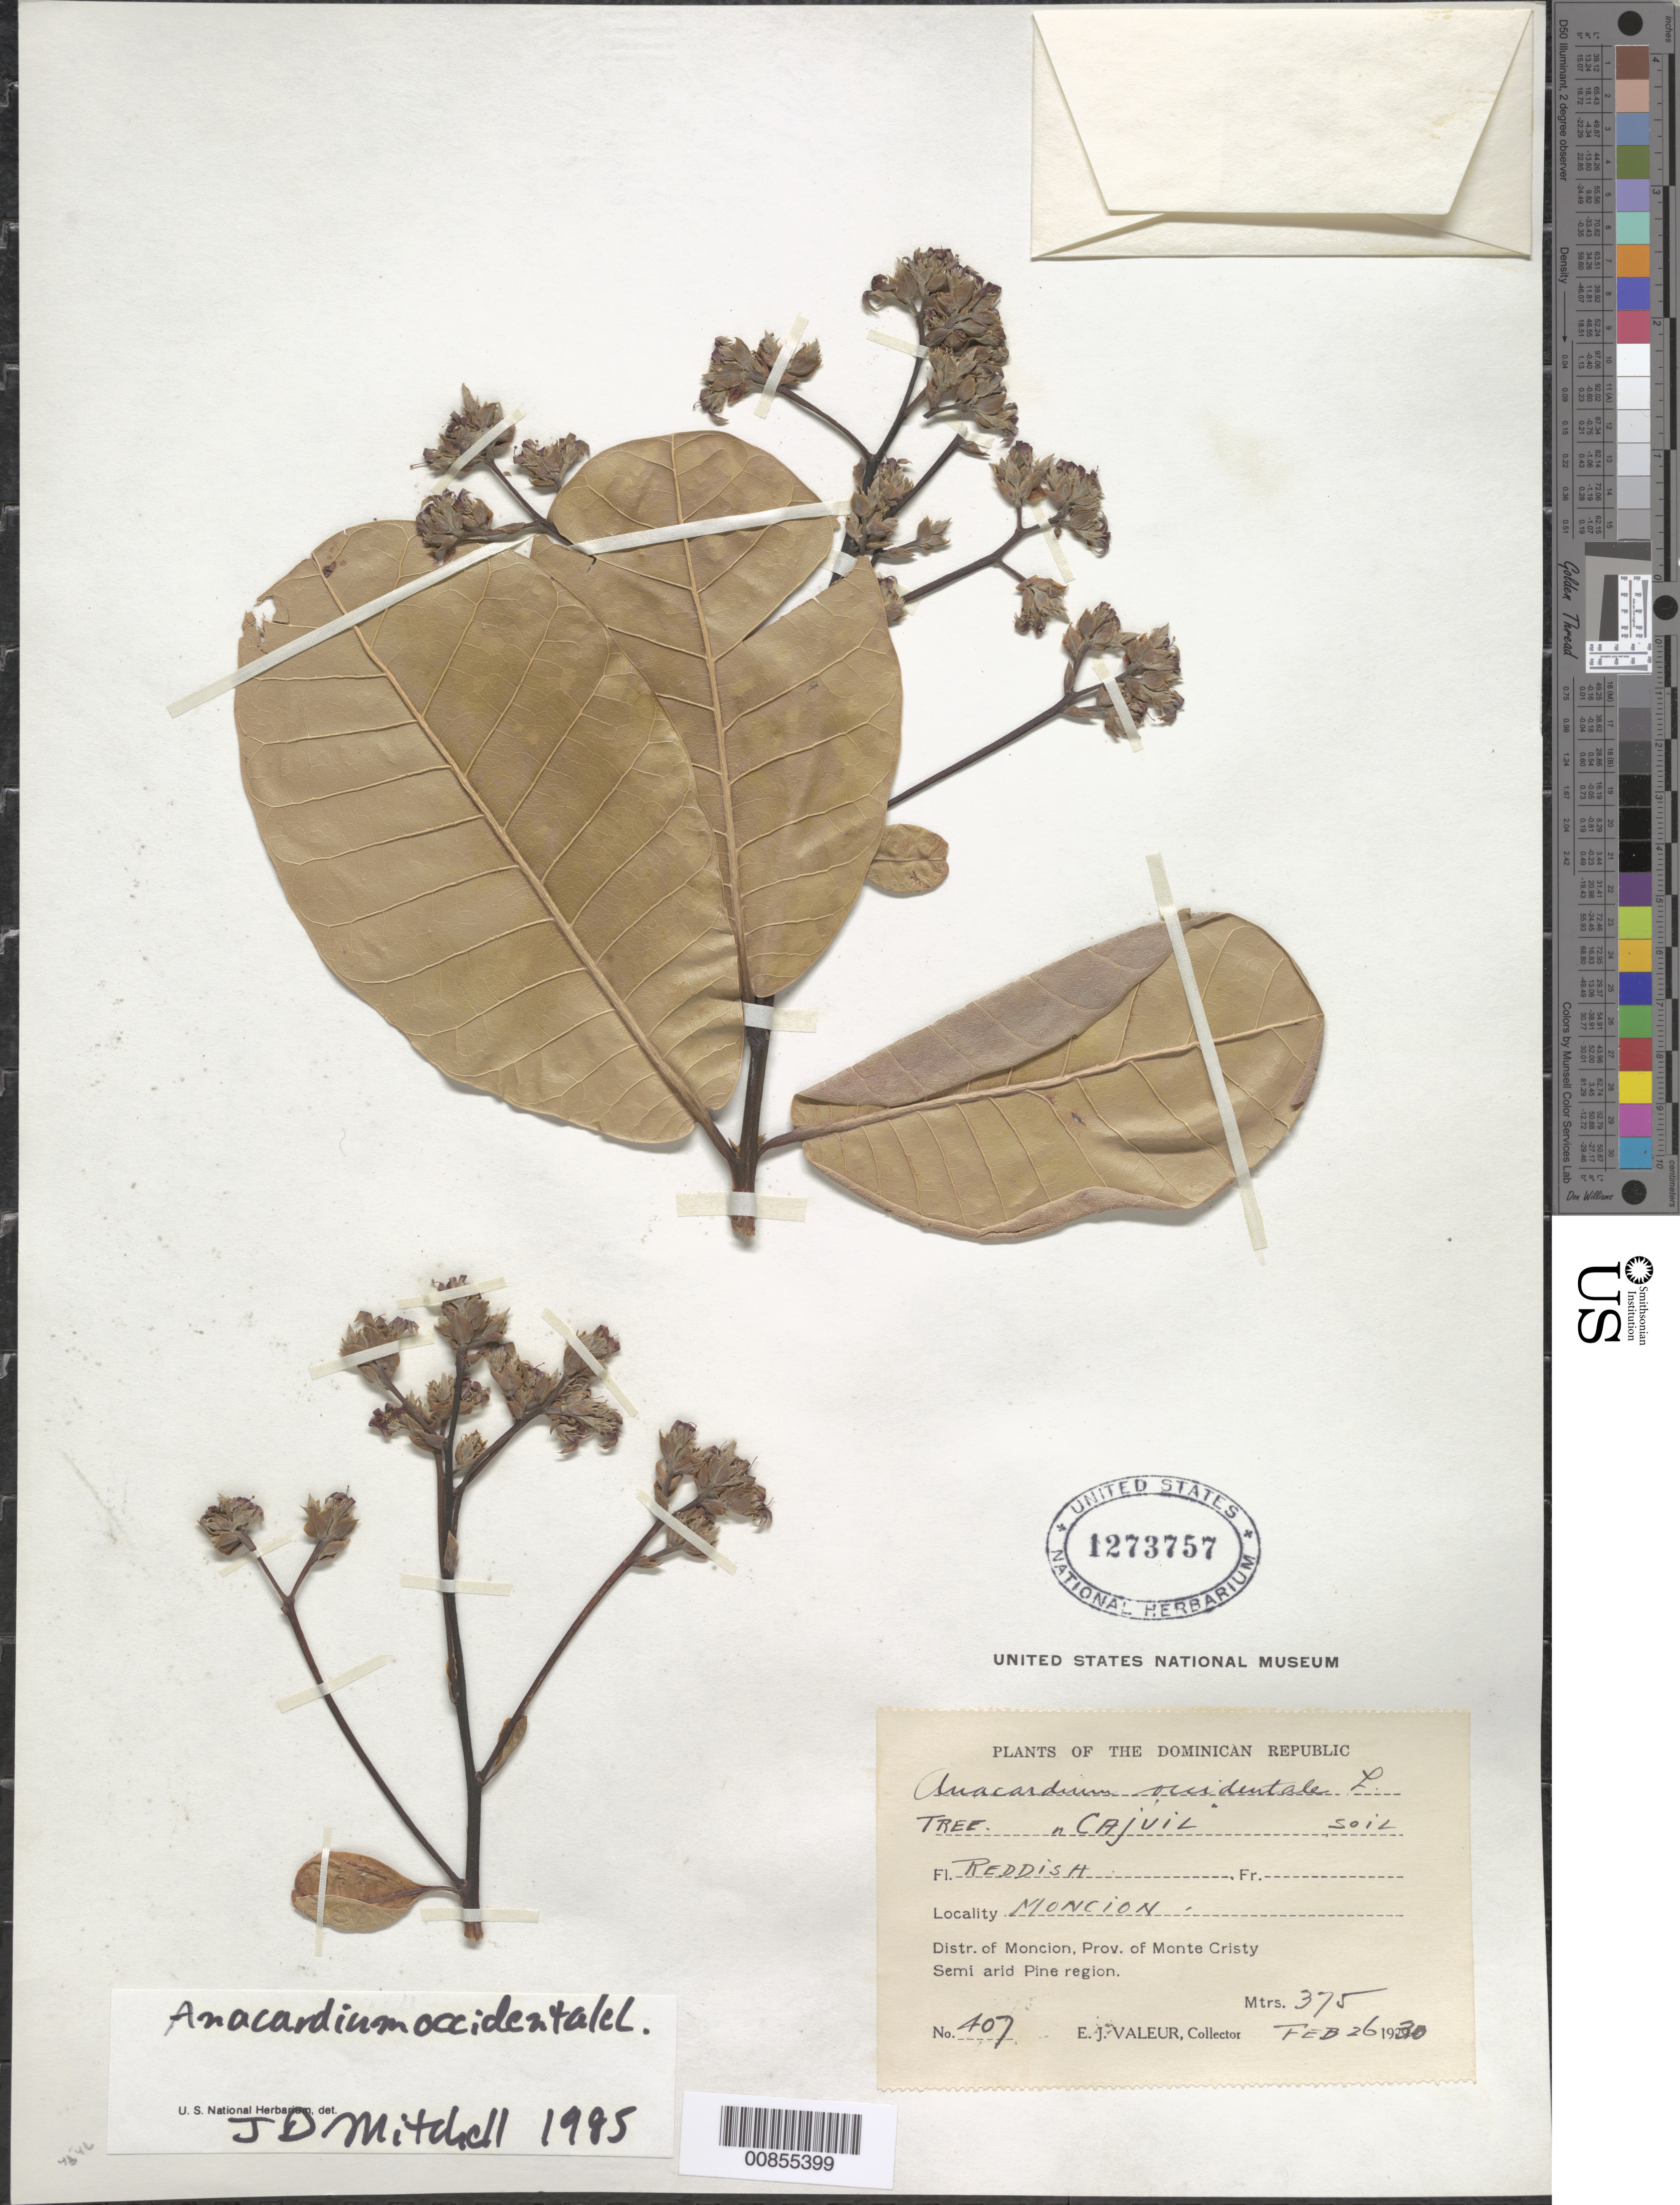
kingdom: Plantae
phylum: Tracheophyta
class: Magnoliopsida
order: Sapindales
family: Anacardiaceae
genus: Anacardium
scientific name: Anacardium occidentale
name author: L.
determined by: Mitchell, John D.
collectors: E. Valeur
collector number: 407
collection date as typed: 26 Feb 1930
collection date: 1930-02-26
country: Dominican Republic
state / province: Monte Cristi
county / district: Monción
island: Hispaniola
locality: Moncion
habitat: Semi arid pine region, soil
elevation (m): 375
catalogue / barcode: US 1273757